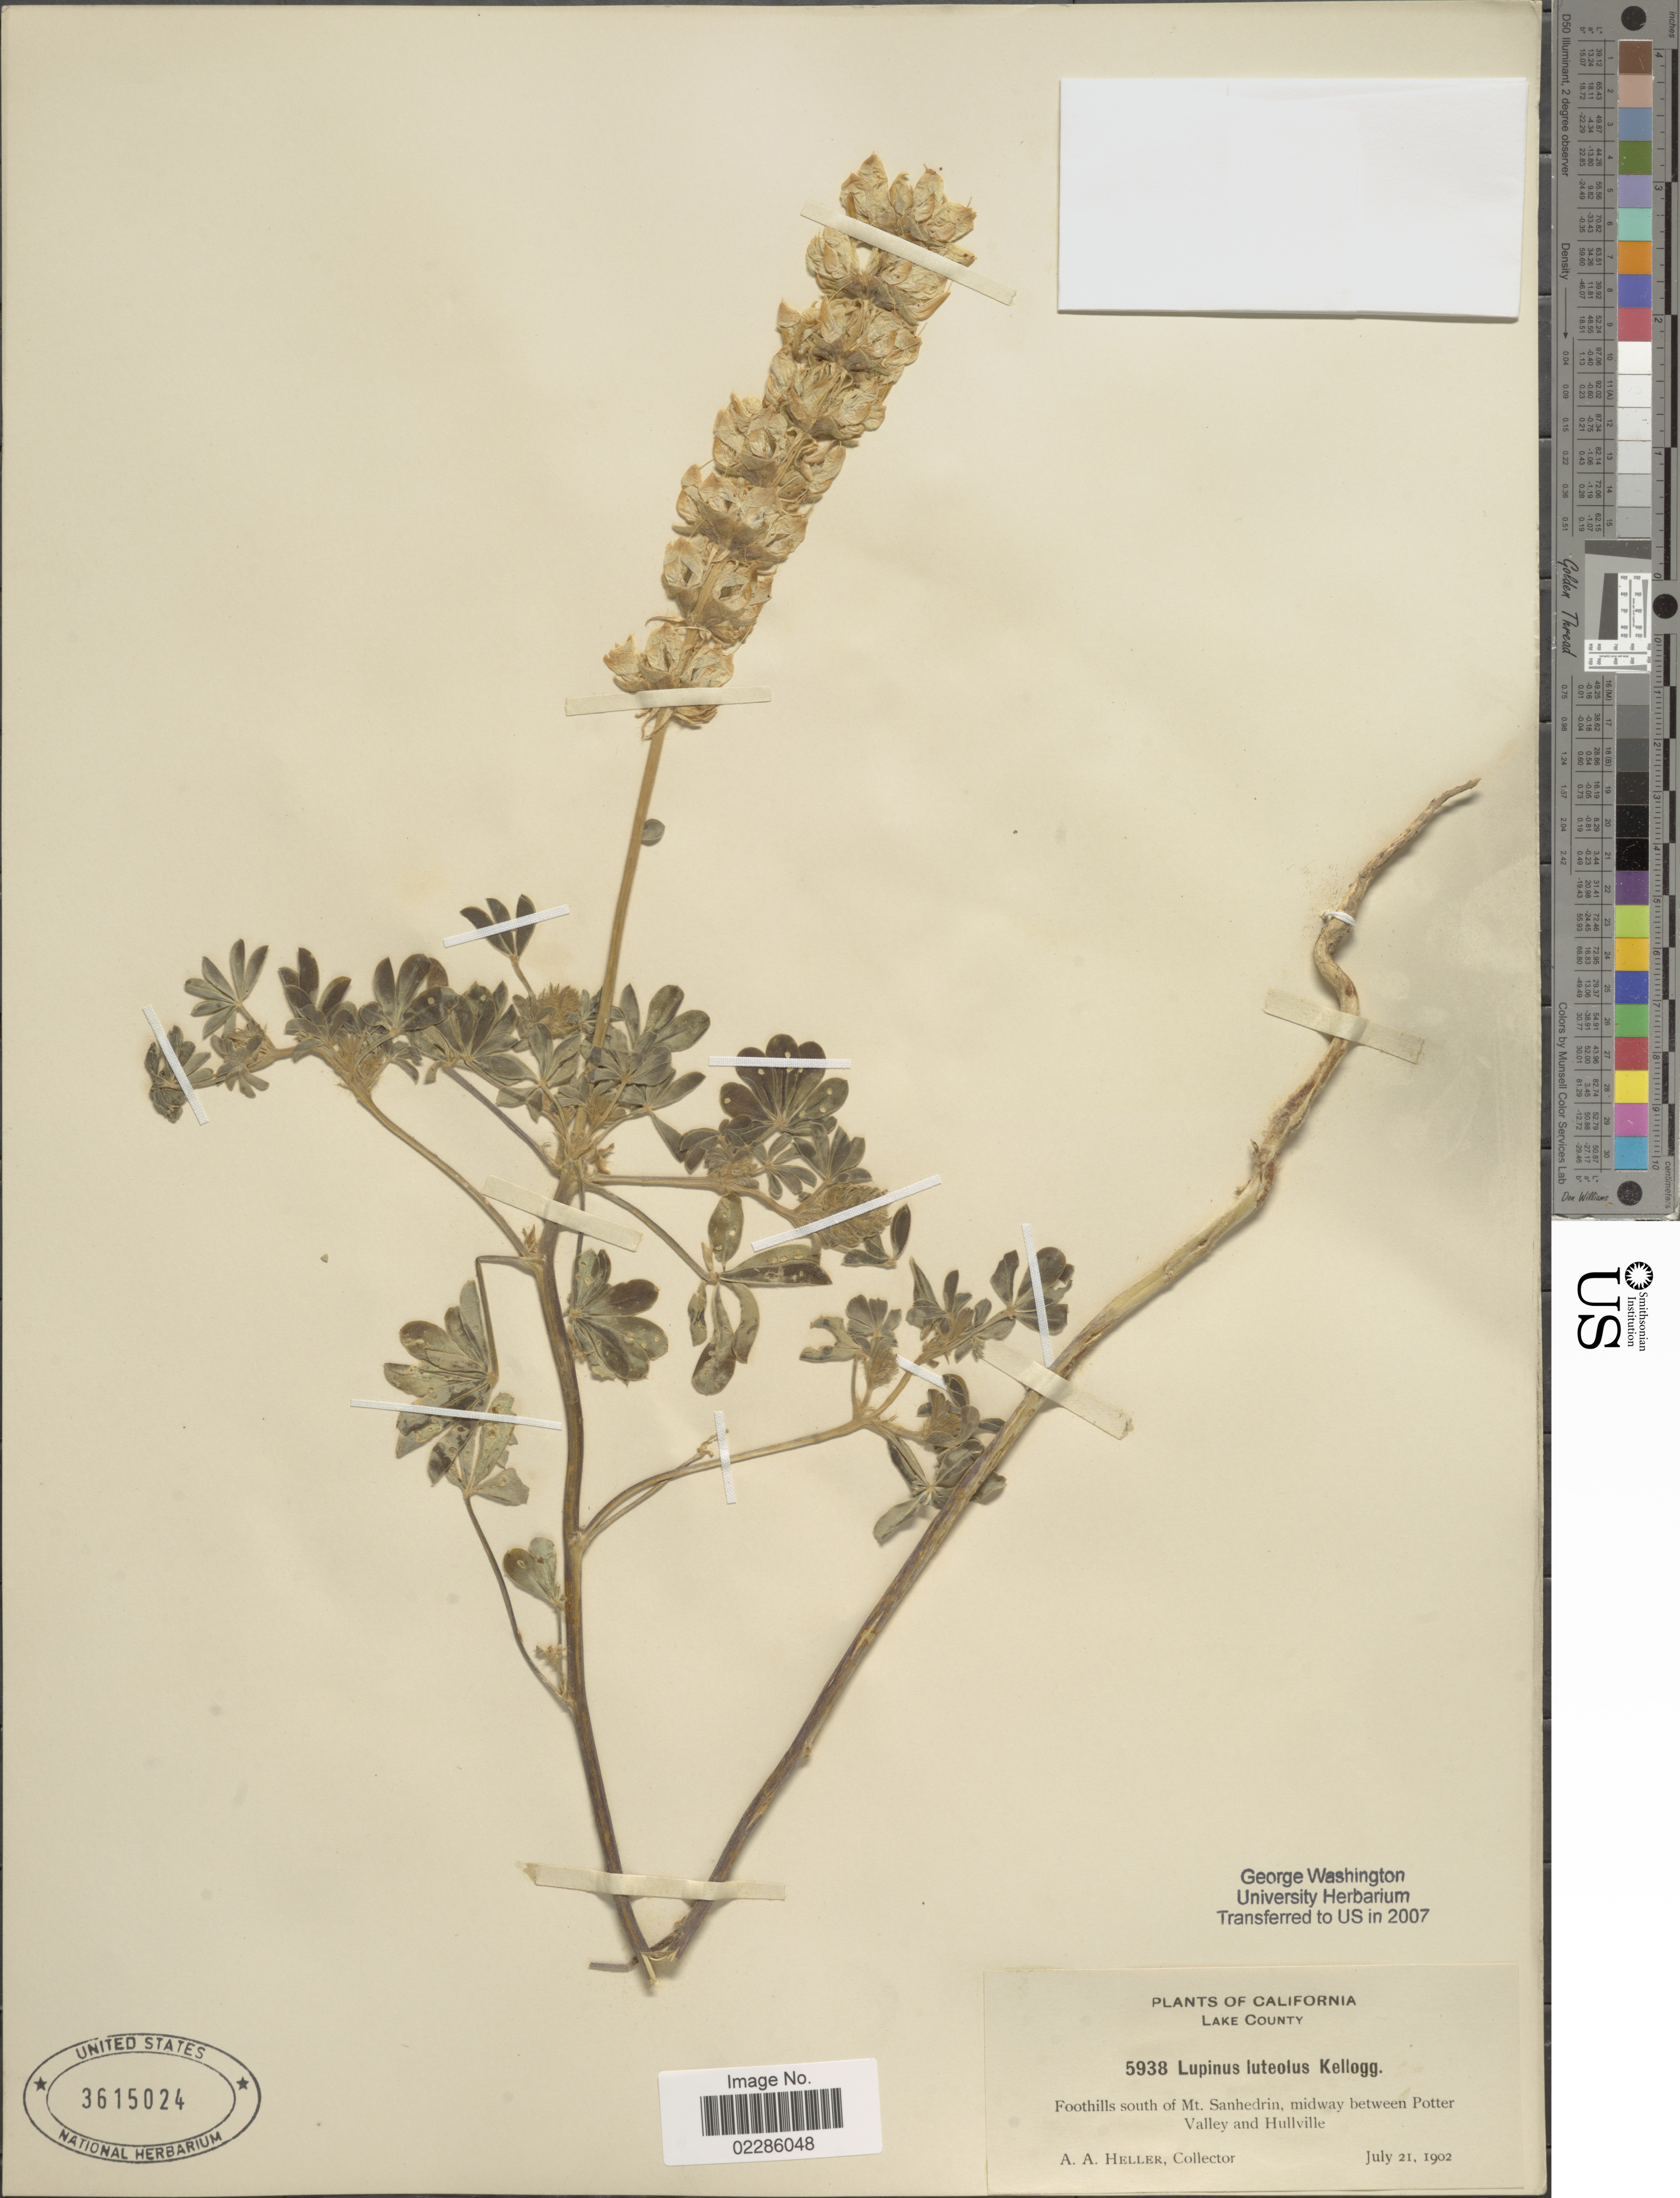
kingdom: Plantae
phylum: Tracheophyta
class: Magnoliopsida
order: Fabales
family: Fabaceae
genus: Lupinus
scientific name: Lupinus luteolus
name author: Kellogg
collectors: A. A. Heller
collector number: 5938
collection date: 1902-07-21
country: United States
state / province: California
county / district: Lake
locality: Lake County, Foothills south of Mt Sanhedrin, midway between Potter Valley and Hullville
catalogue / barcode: US 3615024